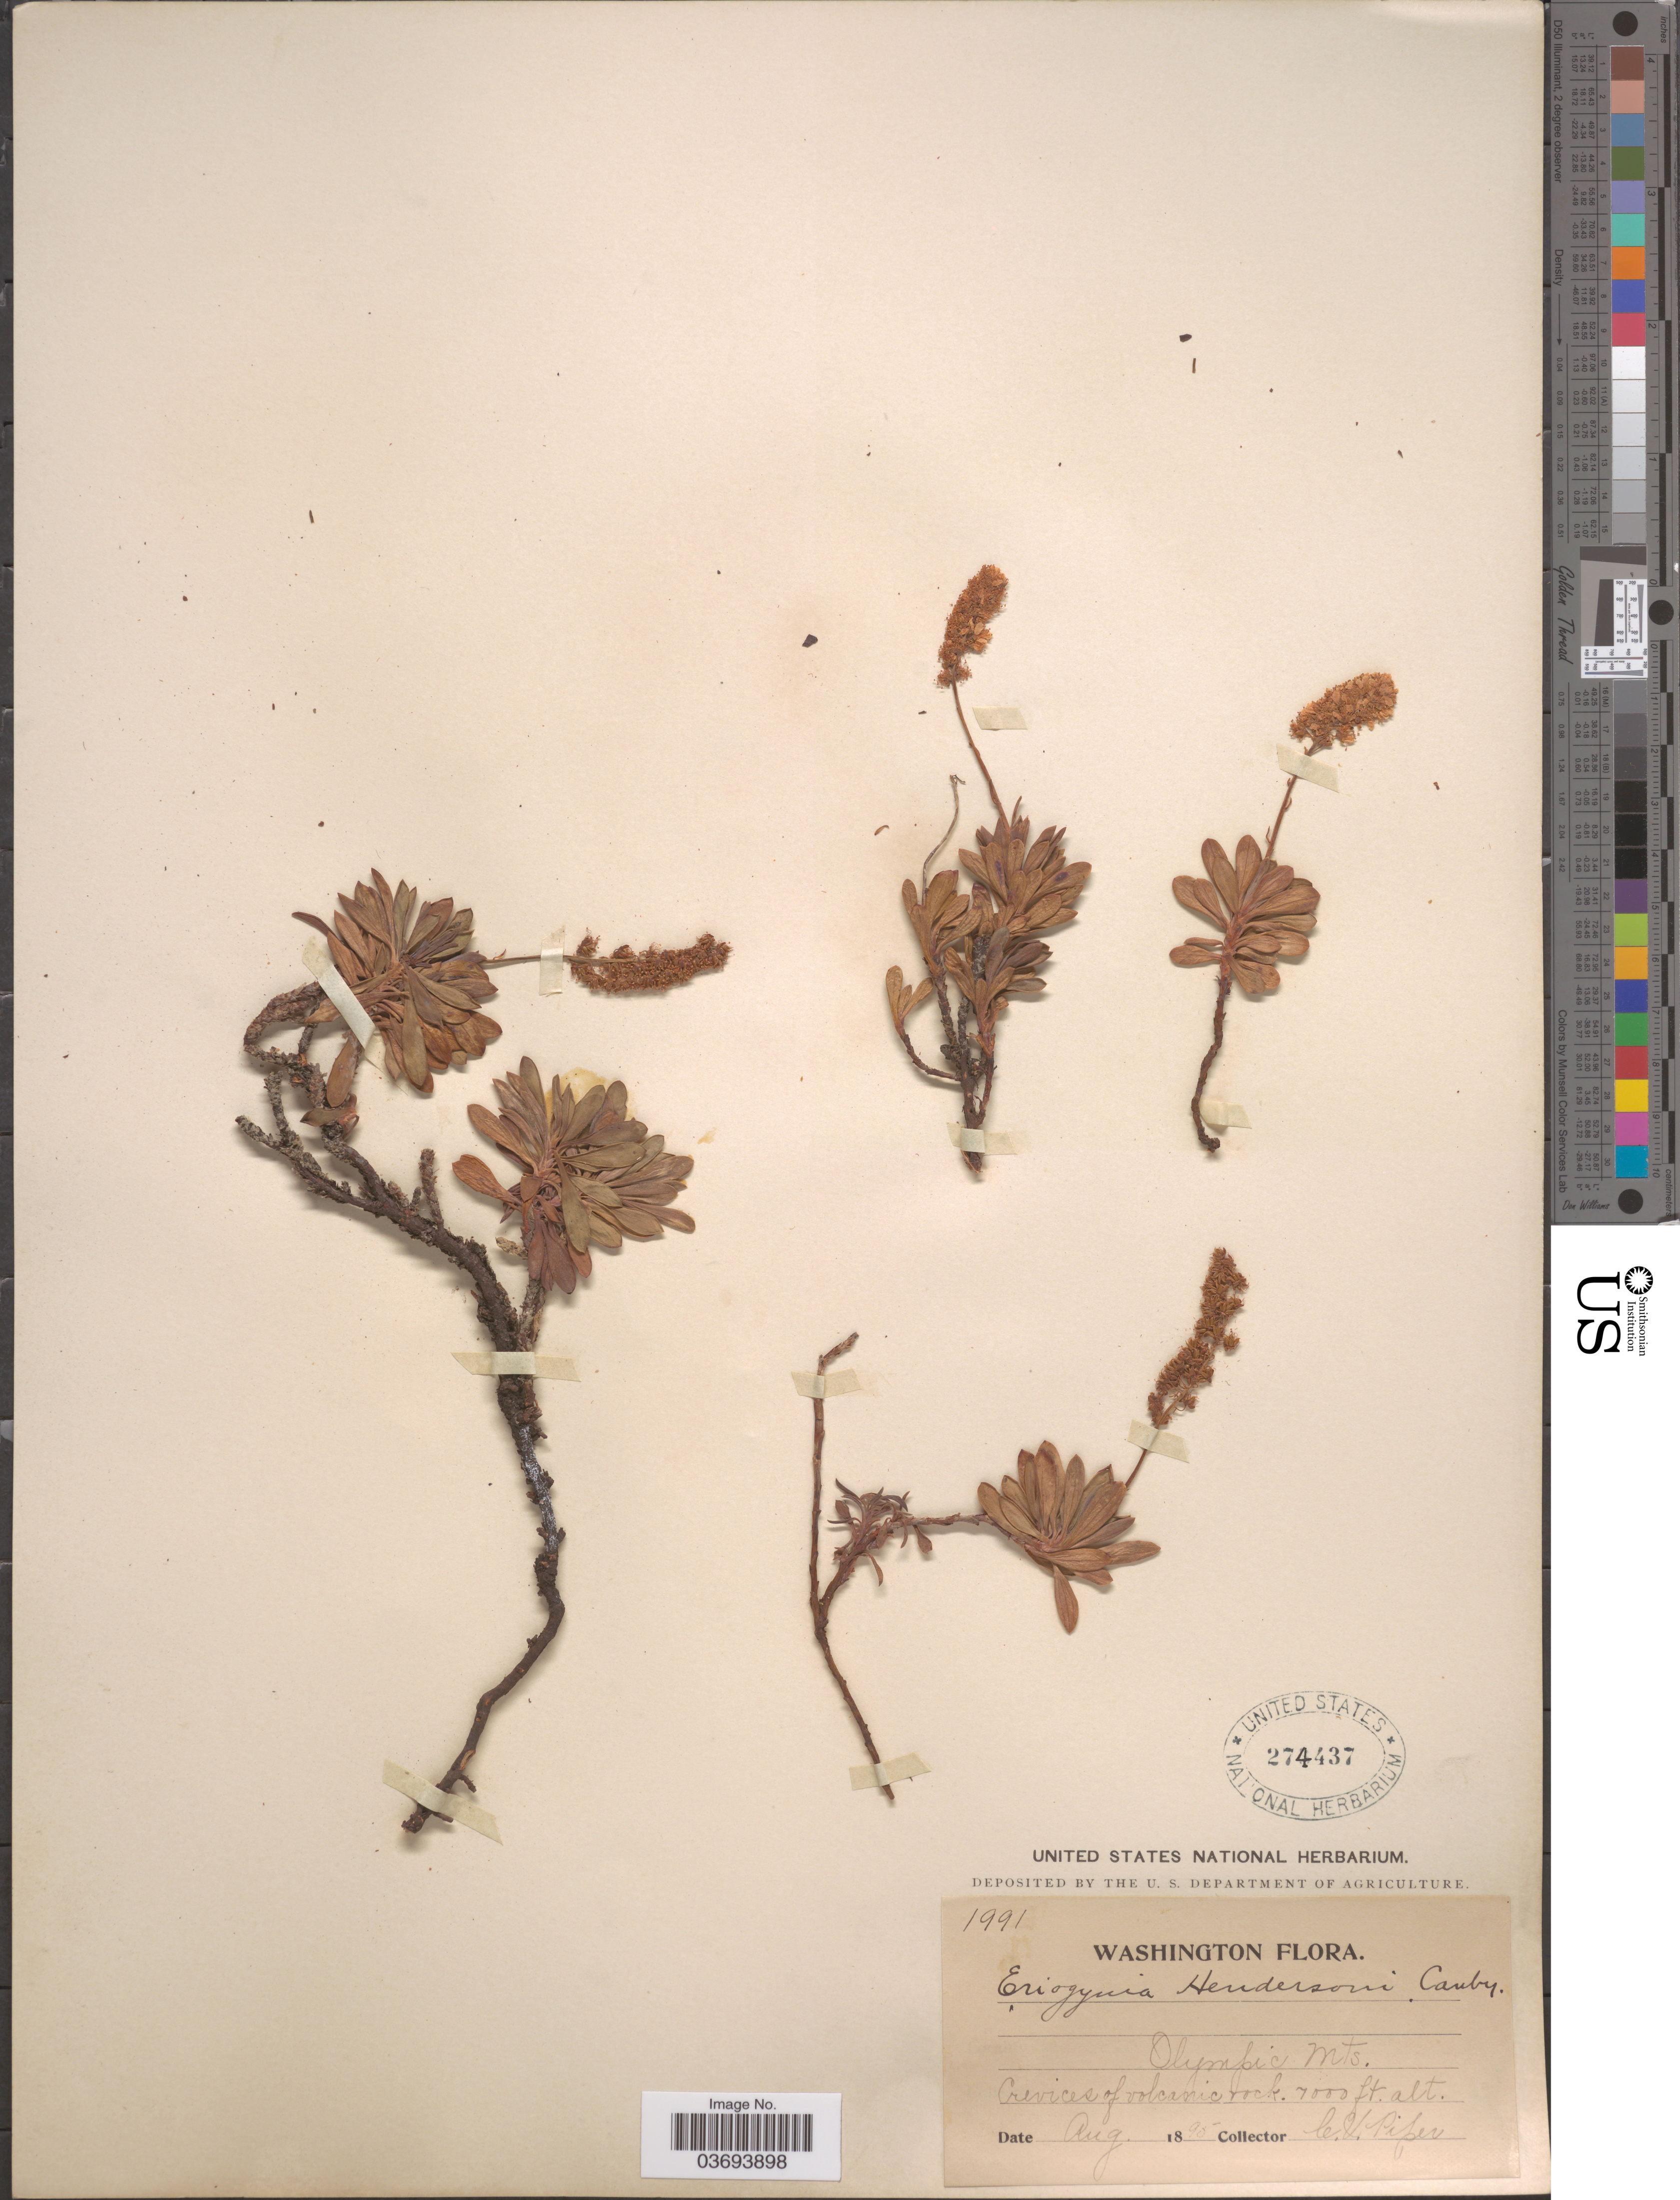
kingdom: Plantae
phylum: Tracheophyta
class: Magnoliopsida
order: Rosales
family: Rosaceae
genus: Petrophytum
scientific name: Petrophytum hendersonii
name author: (Canby) Rydb.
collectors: C. V. Piper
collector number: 1991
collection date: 1895-08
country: United States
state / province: Washington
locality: Olympic Mts.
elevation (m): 2134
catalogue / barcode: US 274437